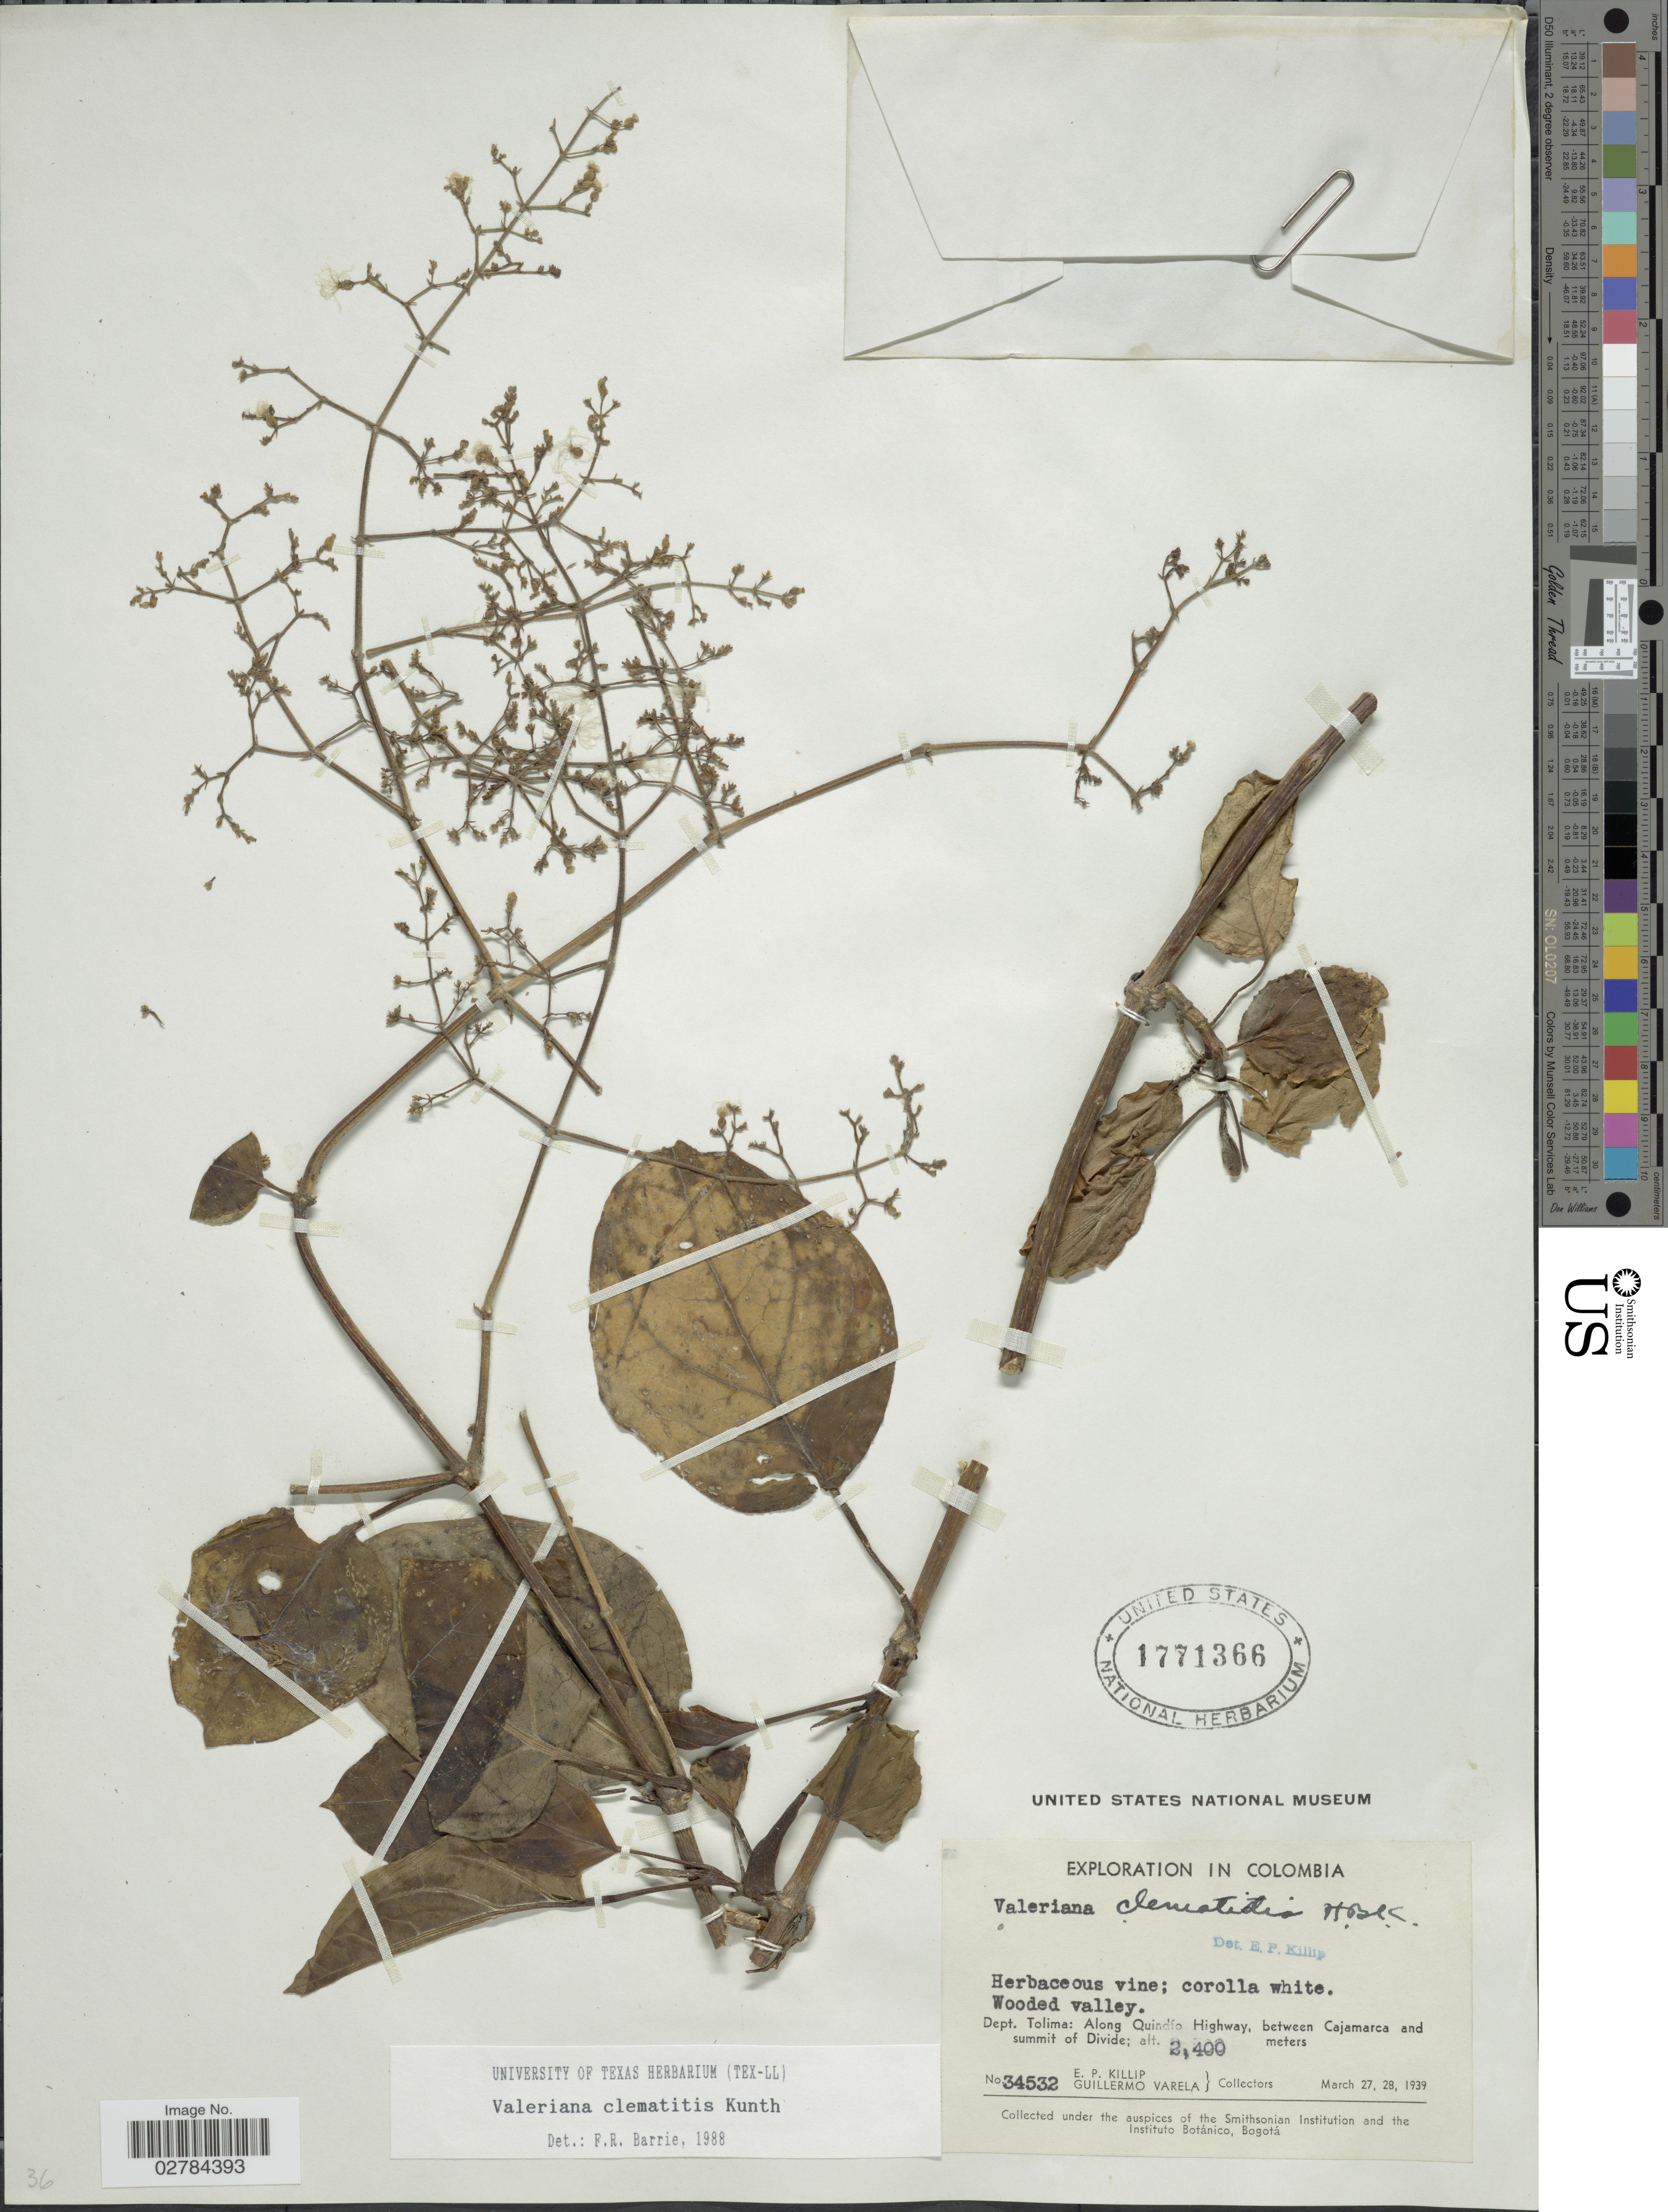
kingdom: Plantae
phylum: Tracheophyta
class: Magnoliopsida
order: Dipsacales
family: Caprifoliaceae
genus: Valeriana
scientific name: Valeriana clematitis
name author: Kunth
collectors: E. P. Killip & G. Varela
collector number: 34532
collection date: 1939-03-27/1939-03-28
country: Colombia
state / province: Tolima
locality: Dept. Tolima: Along Quindío Highway, between Cajamarca and summit of Divide.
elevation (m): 2400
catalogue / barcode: US 1771366